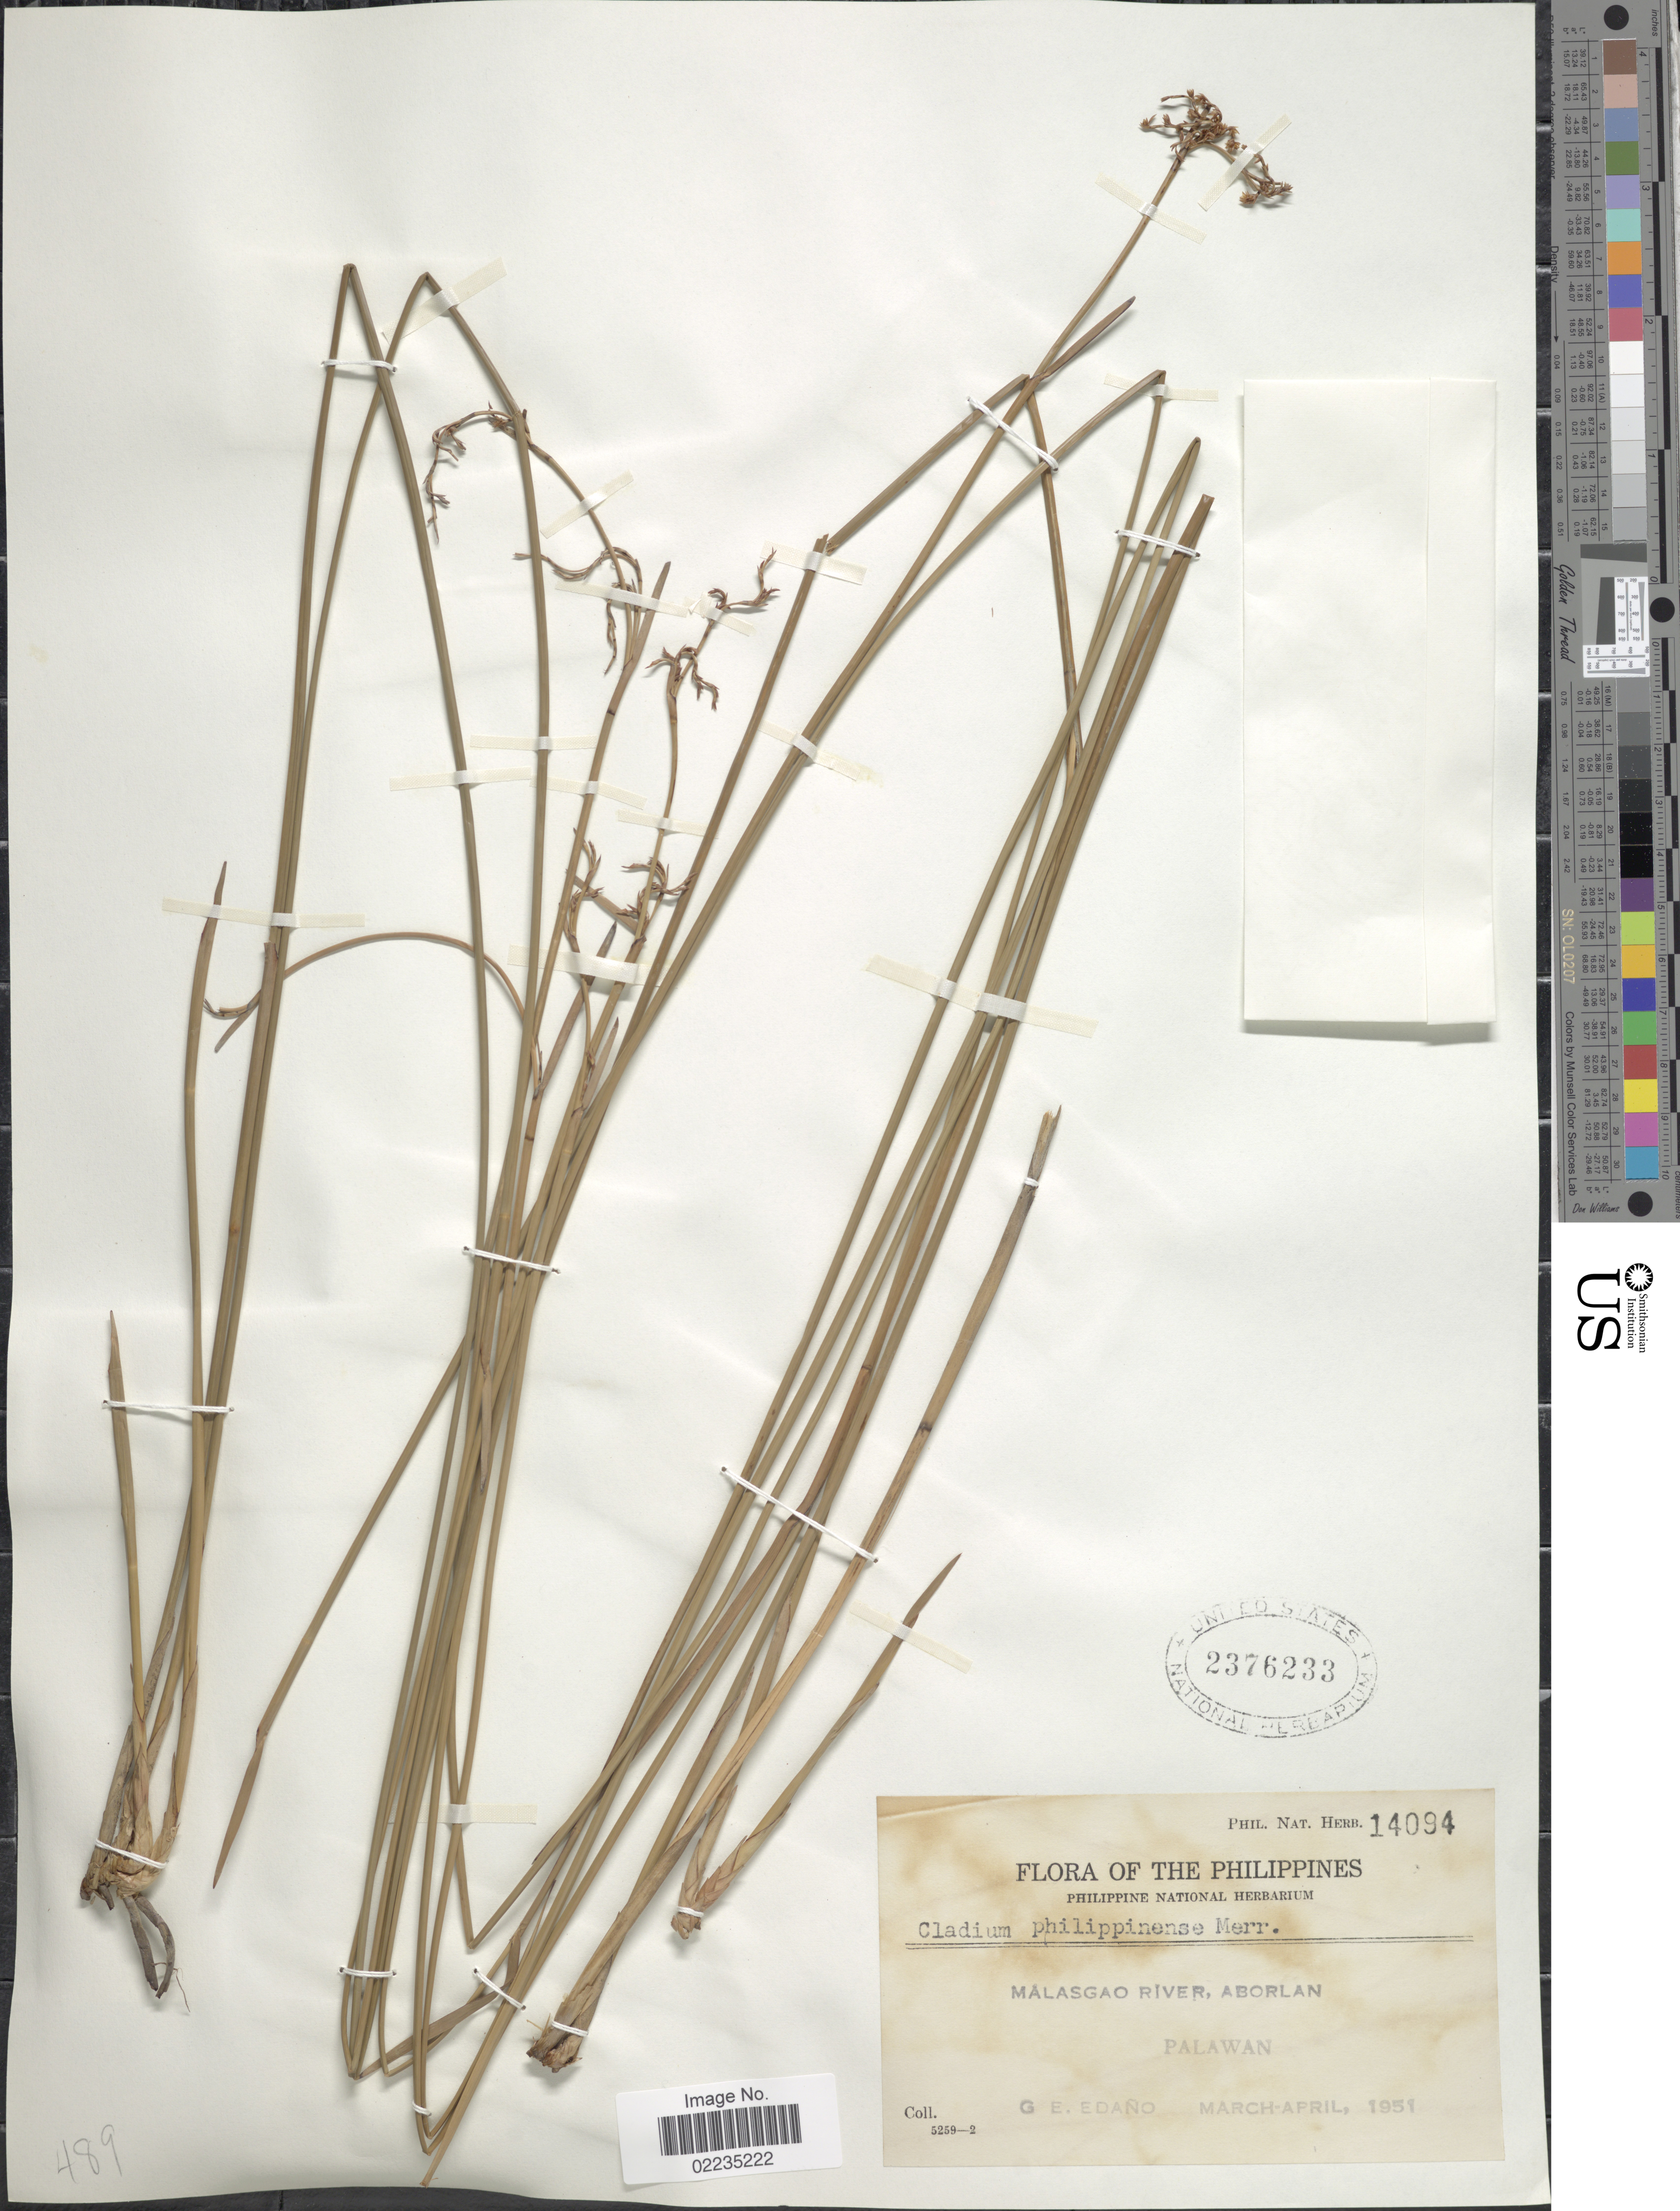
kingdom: Plantae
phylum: Tracheophyta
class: Liliopsida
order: Poales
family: Cyperaceae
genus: Machaerina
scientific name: Machaerina disticha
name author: (C.B. Clarke) T. Koyama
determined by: Strong, Mark T., (BOT), Smithsonian Institution - National Museum of Natural History (UNITED STATES)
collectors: G. E. Edaño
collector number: Phil. Nat. Herb. 14094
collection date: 1951-03/1951-04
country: Philippines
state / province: Mimaropa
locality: Malasgao River, Aborlan, Palawan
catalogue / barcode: US 2376233